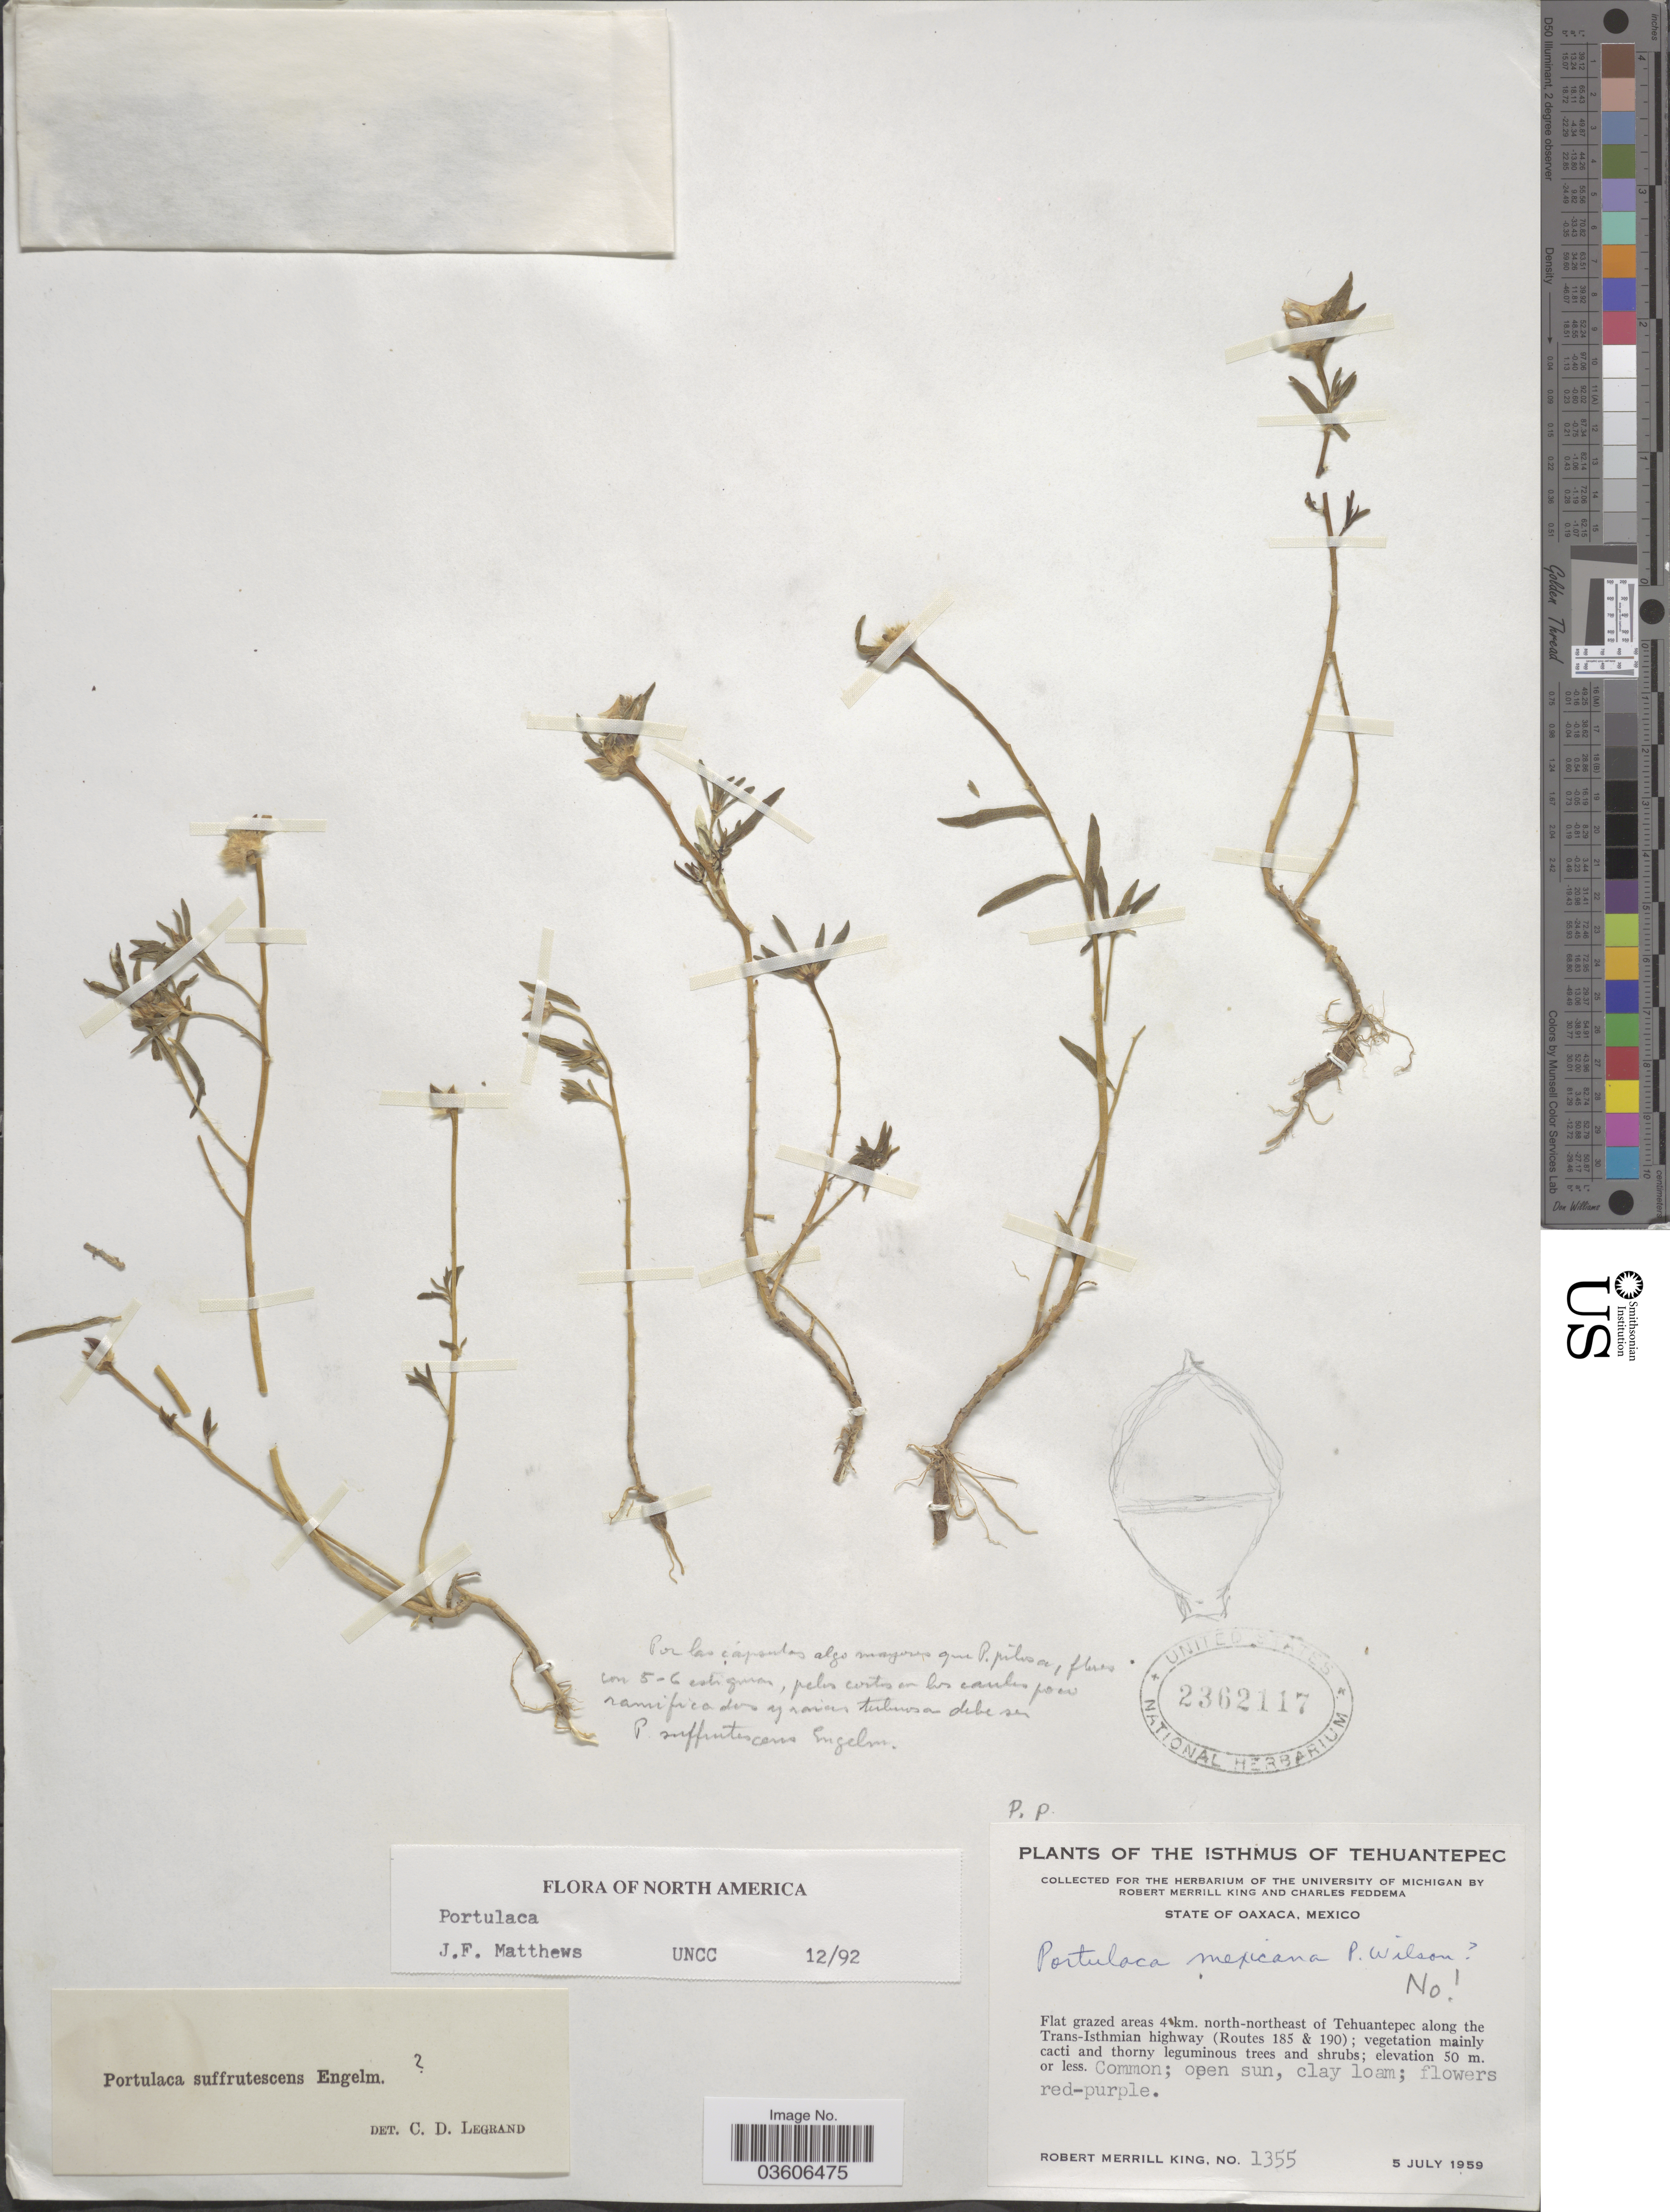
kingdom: Plantae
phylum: Tracheophyta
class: Magnoliopsida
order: Caryophyllales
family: Portulacaceae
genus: Portulaca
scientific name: Portulaca sp.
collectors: R. M. King & C. Feddema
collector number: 1355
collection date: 1959-07-05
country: Mexico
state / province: Oaxaca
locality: The Isthmus of Tehuantepec. Flat grazed areas 4 km. north-northeast of Tehuantepec along the Trans-Isthmian highway (Routes 185 & 190).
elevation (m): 50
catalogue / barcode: US 2362117